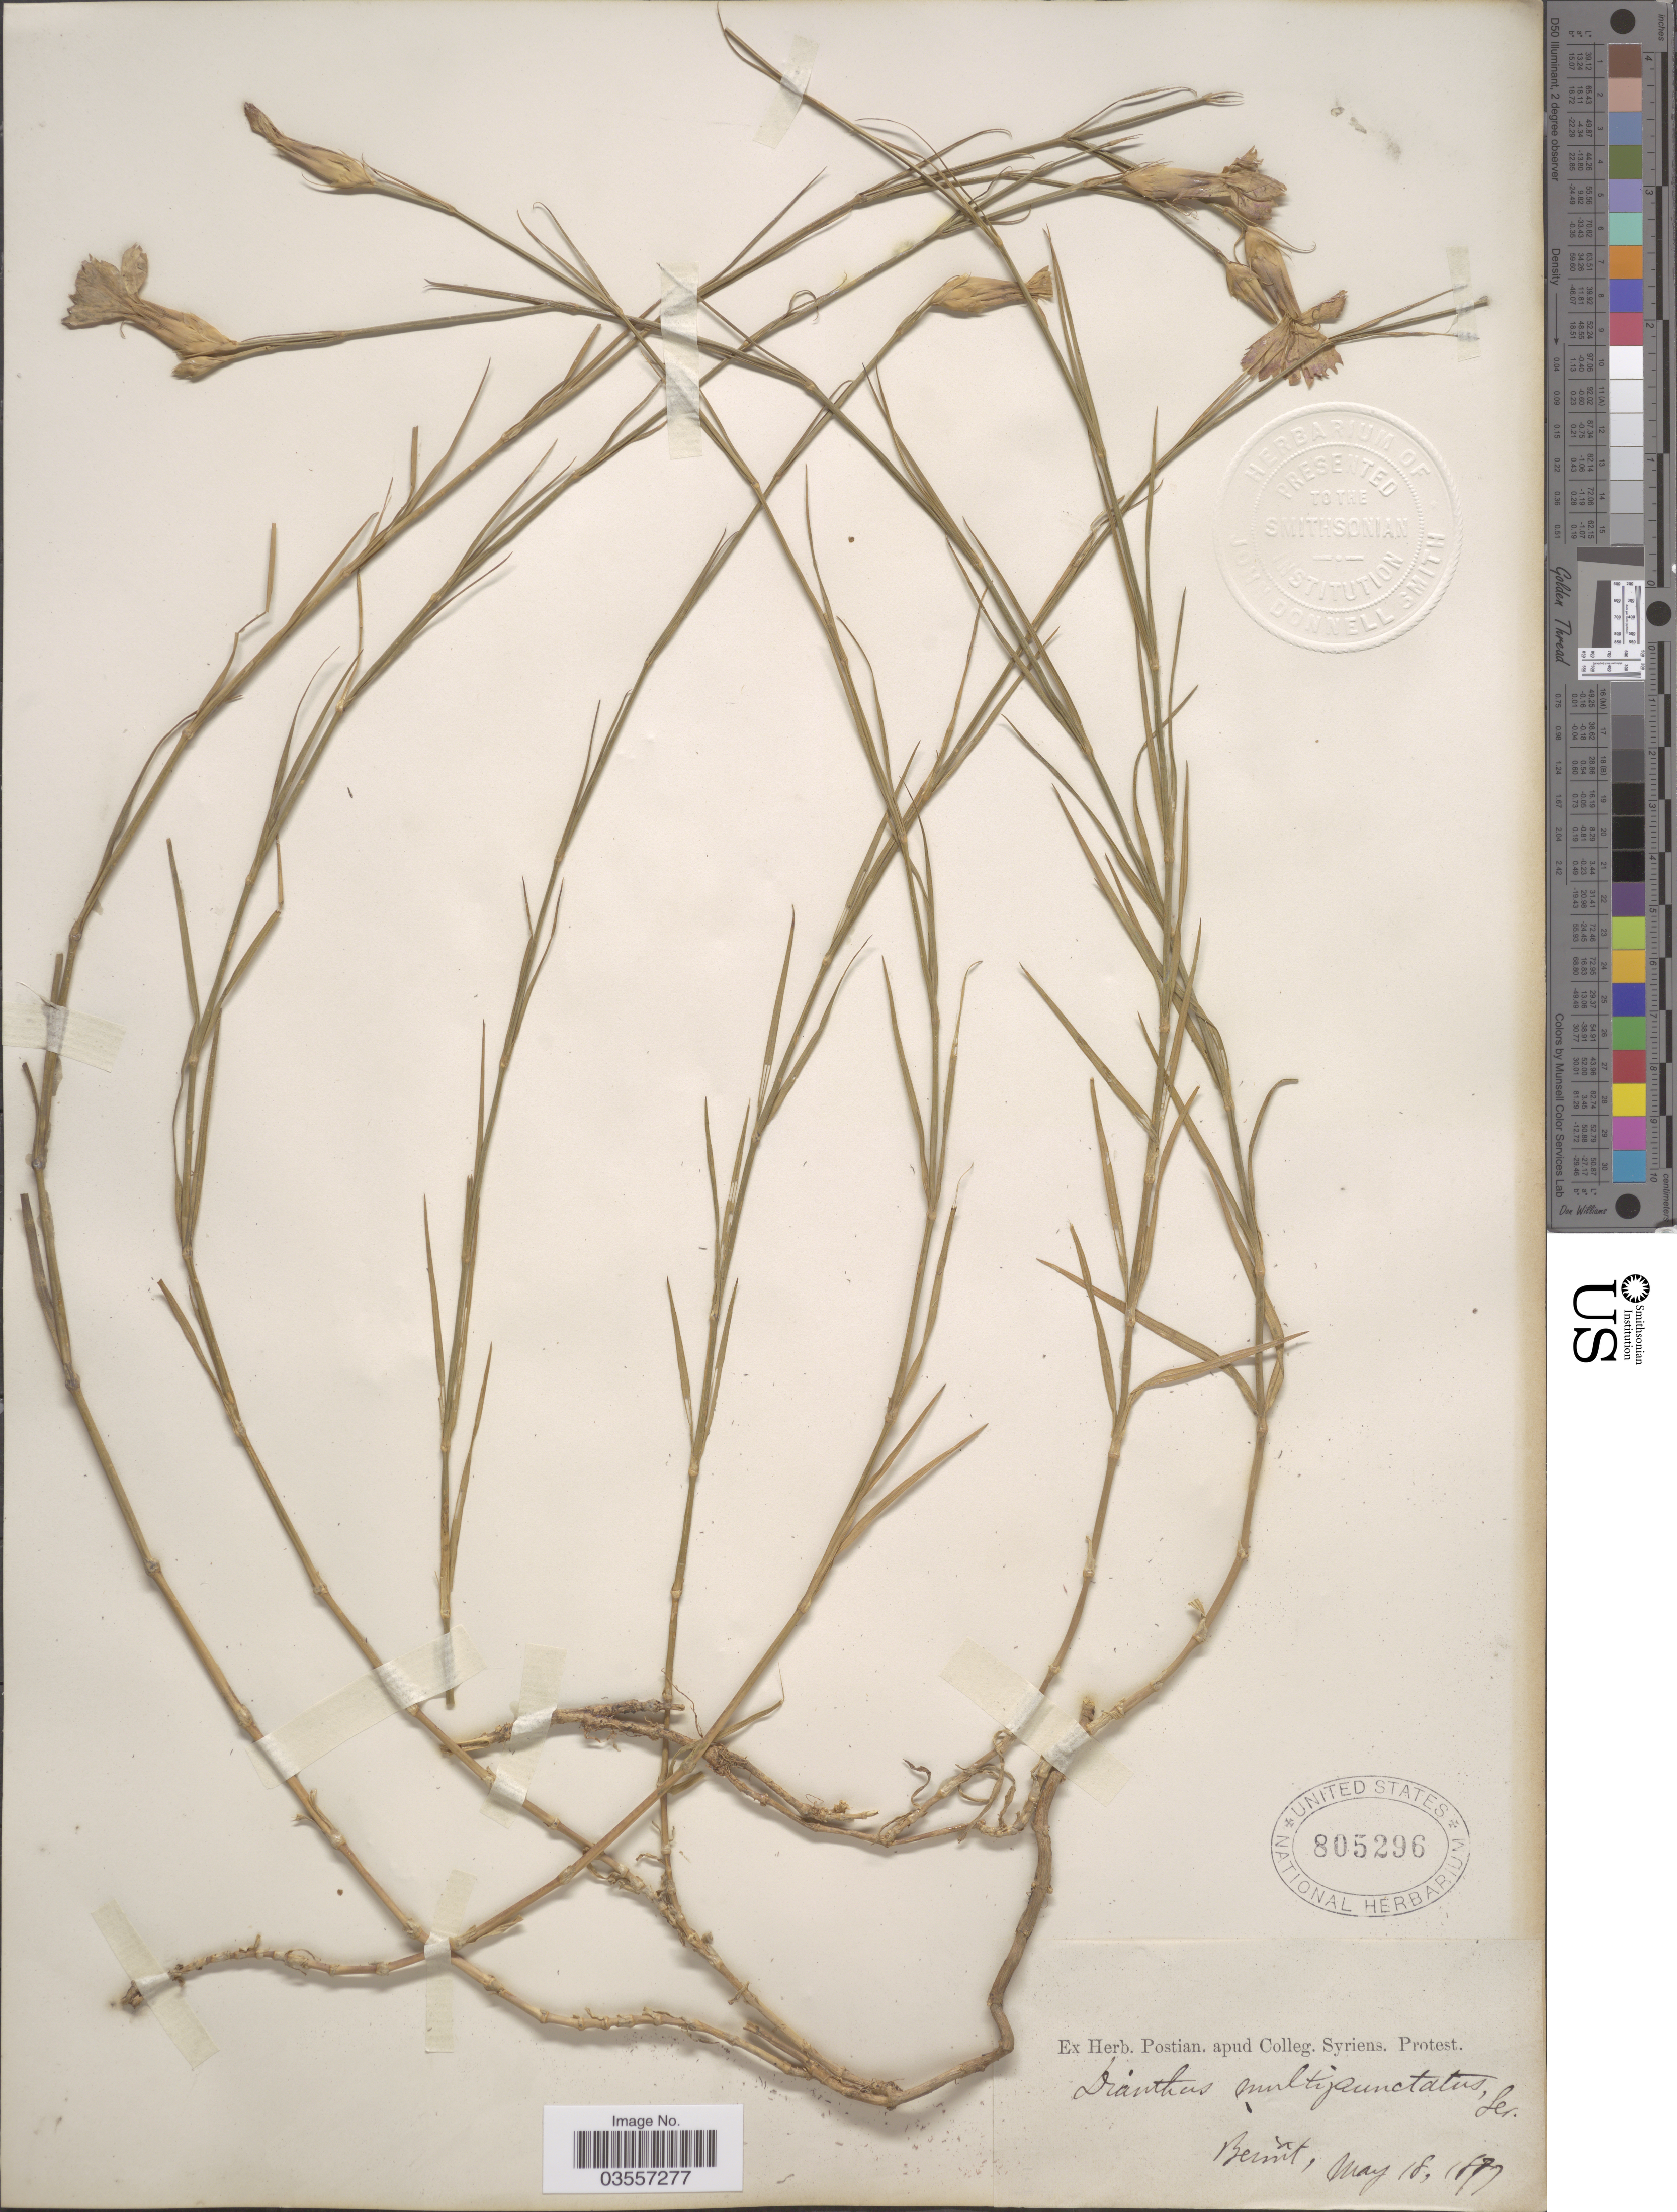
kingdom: Plantae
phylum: Tracheophyta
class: Magnoliopsida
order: Caryophyllales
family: Caryophyllaceae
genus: Dianthus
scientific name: Dianthus multipunctatus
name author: Ser.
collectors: ex herb. Postian. apud Colleg. Syriens. Protest. USE "Fannie P. A. Shepard" (10308853) AS PRIMARY COLLECTOR INSTEAD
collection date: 1877-05-18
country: Lebanon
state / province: Beyrouth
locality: Beirût.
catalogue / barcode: US 805296